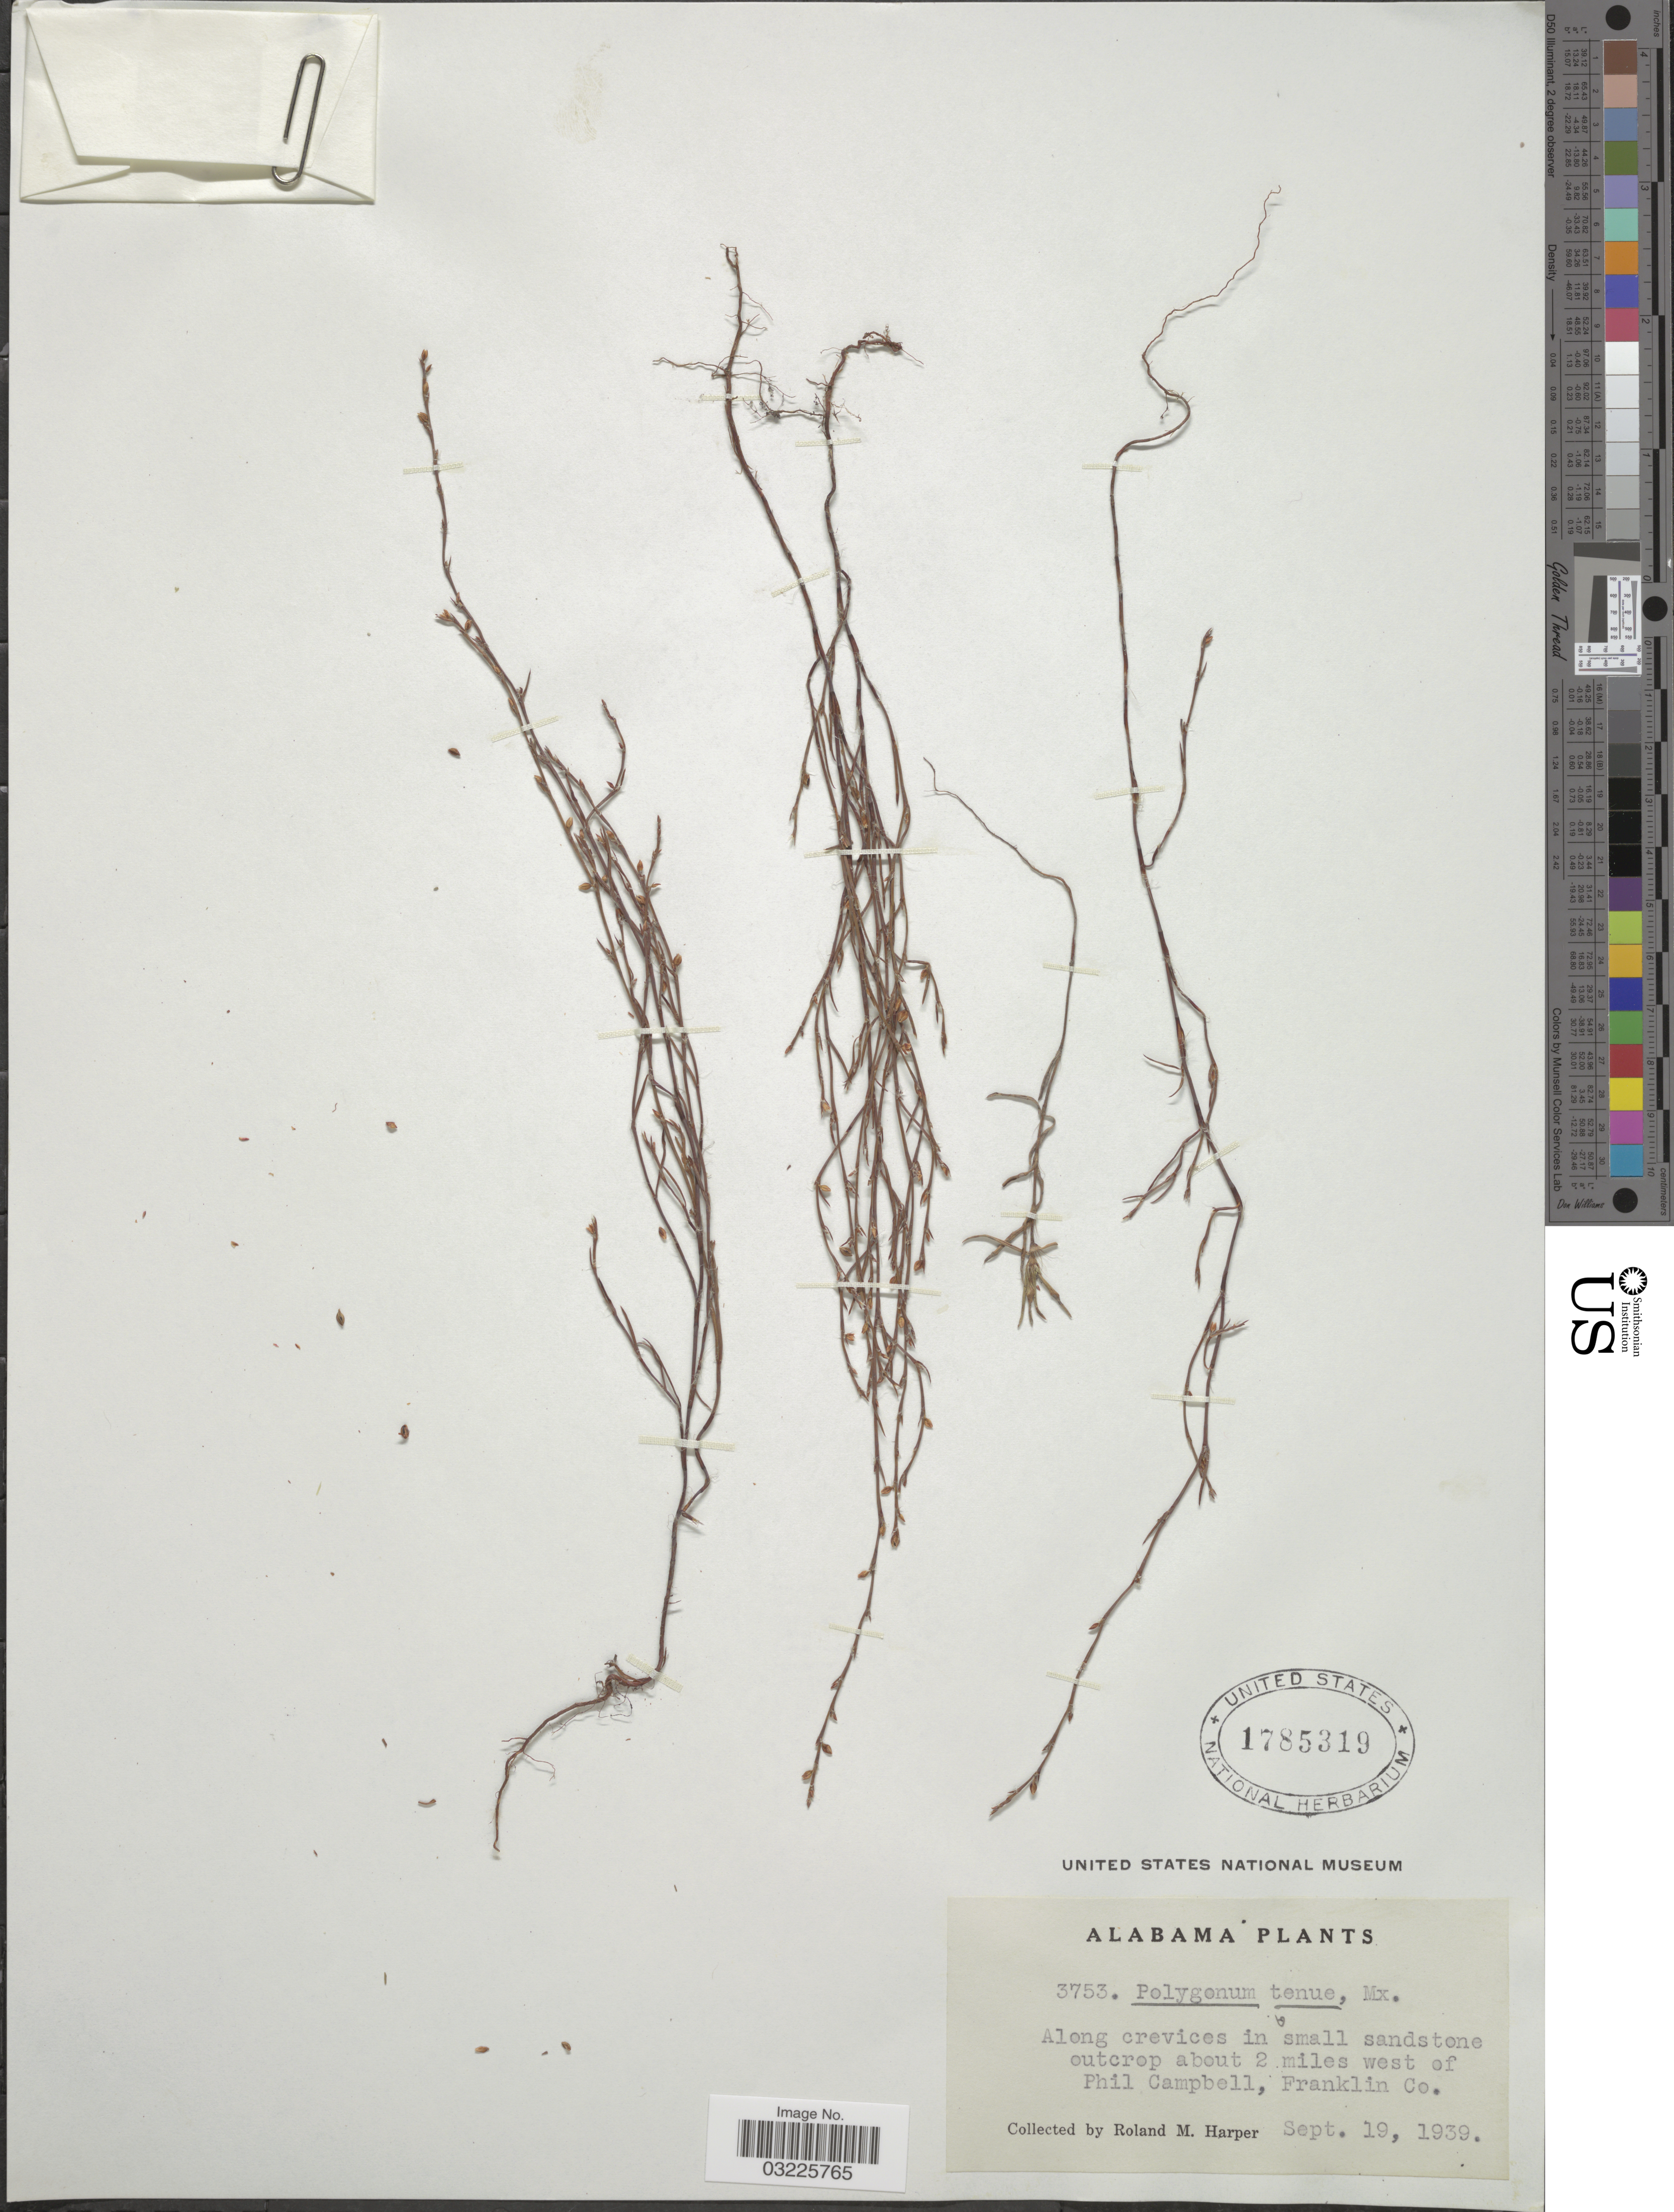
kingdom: Plantae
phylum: Tracheophyta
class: Magnoliopsida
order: Caryophyllales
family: Polygonaceae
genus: Polygonum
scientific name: Polygonum tenue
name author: F. Michx.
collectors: R. M. Harper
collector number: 3753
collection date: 1939-09-19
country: United States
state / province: Alabama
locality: Along crevices in small sandstone outcrop about 2 miles west of Phil Campbell, Franklin Co.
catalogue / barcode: US 1785319